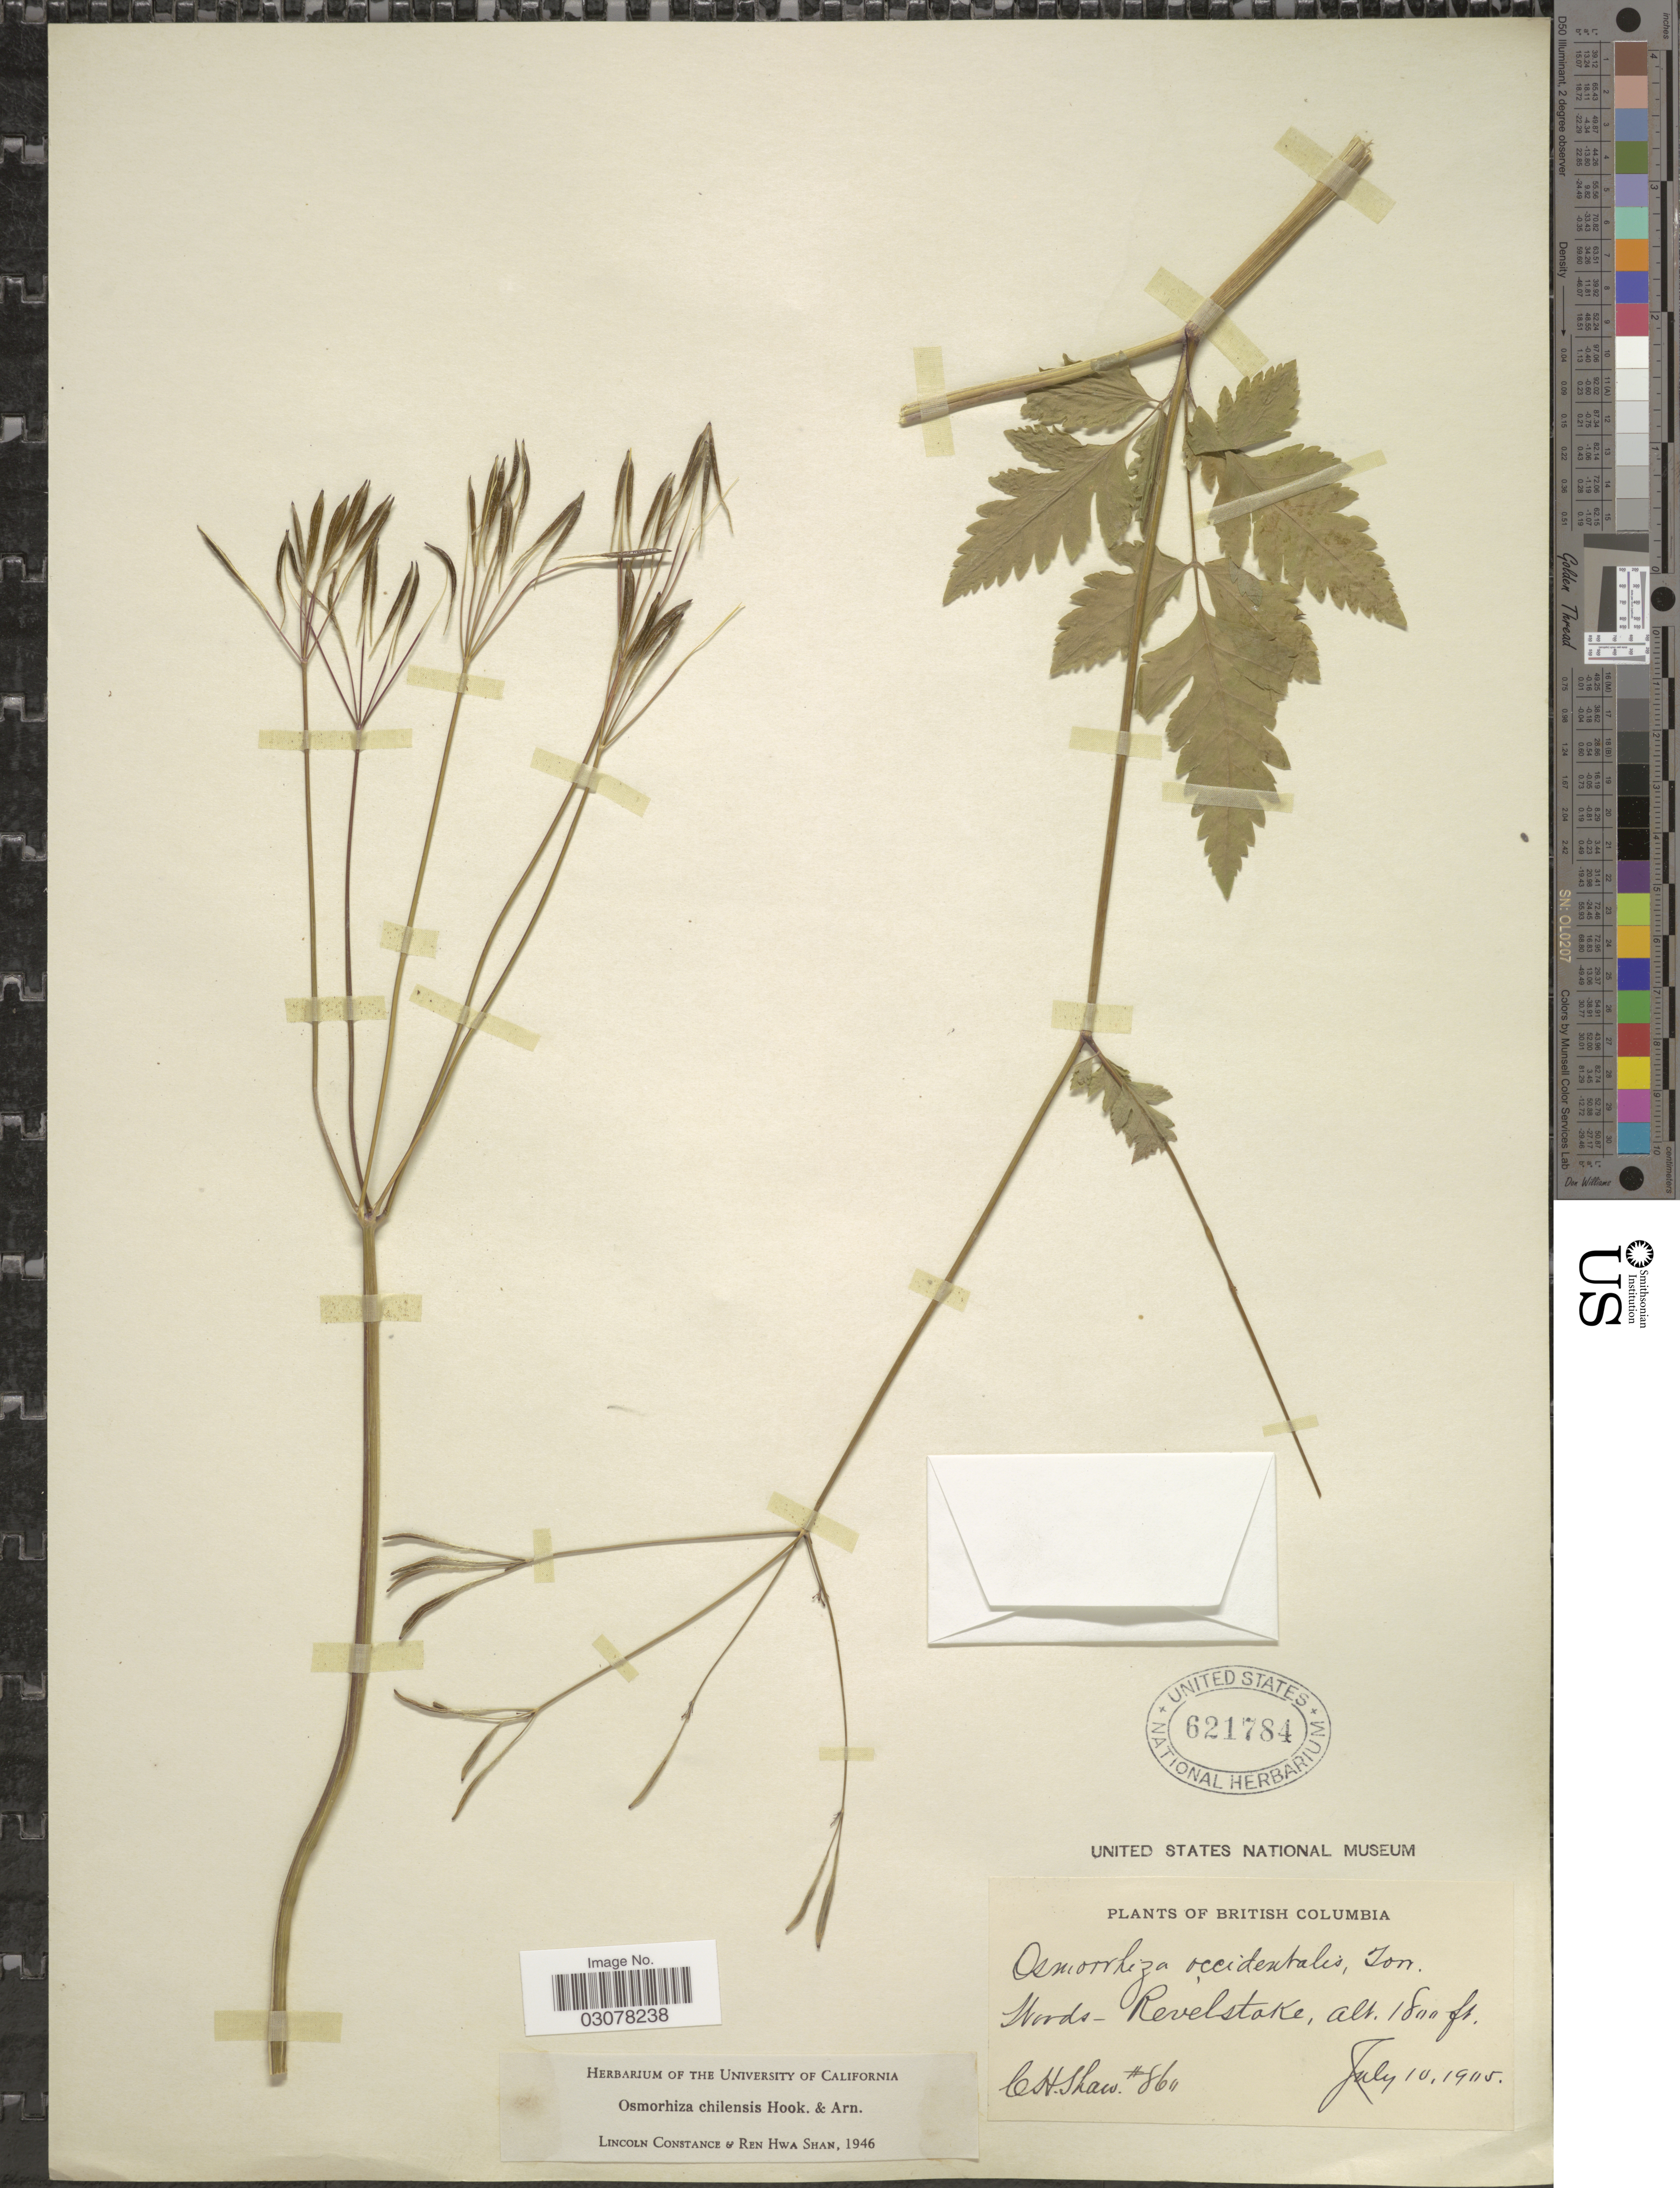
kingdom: Plantae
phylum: Tracheophyta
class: Magnoliopsida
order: Apiales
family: Apiaceae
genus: Osmorhiza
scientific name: Osmorhiza chilensis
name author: Hook. & Arn.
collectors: C. H. Shaw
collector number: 860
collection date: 1905-07-10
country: Canada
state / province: British Columbia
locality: Woods-Revelstoke.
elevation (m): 549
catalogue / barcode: US 621784